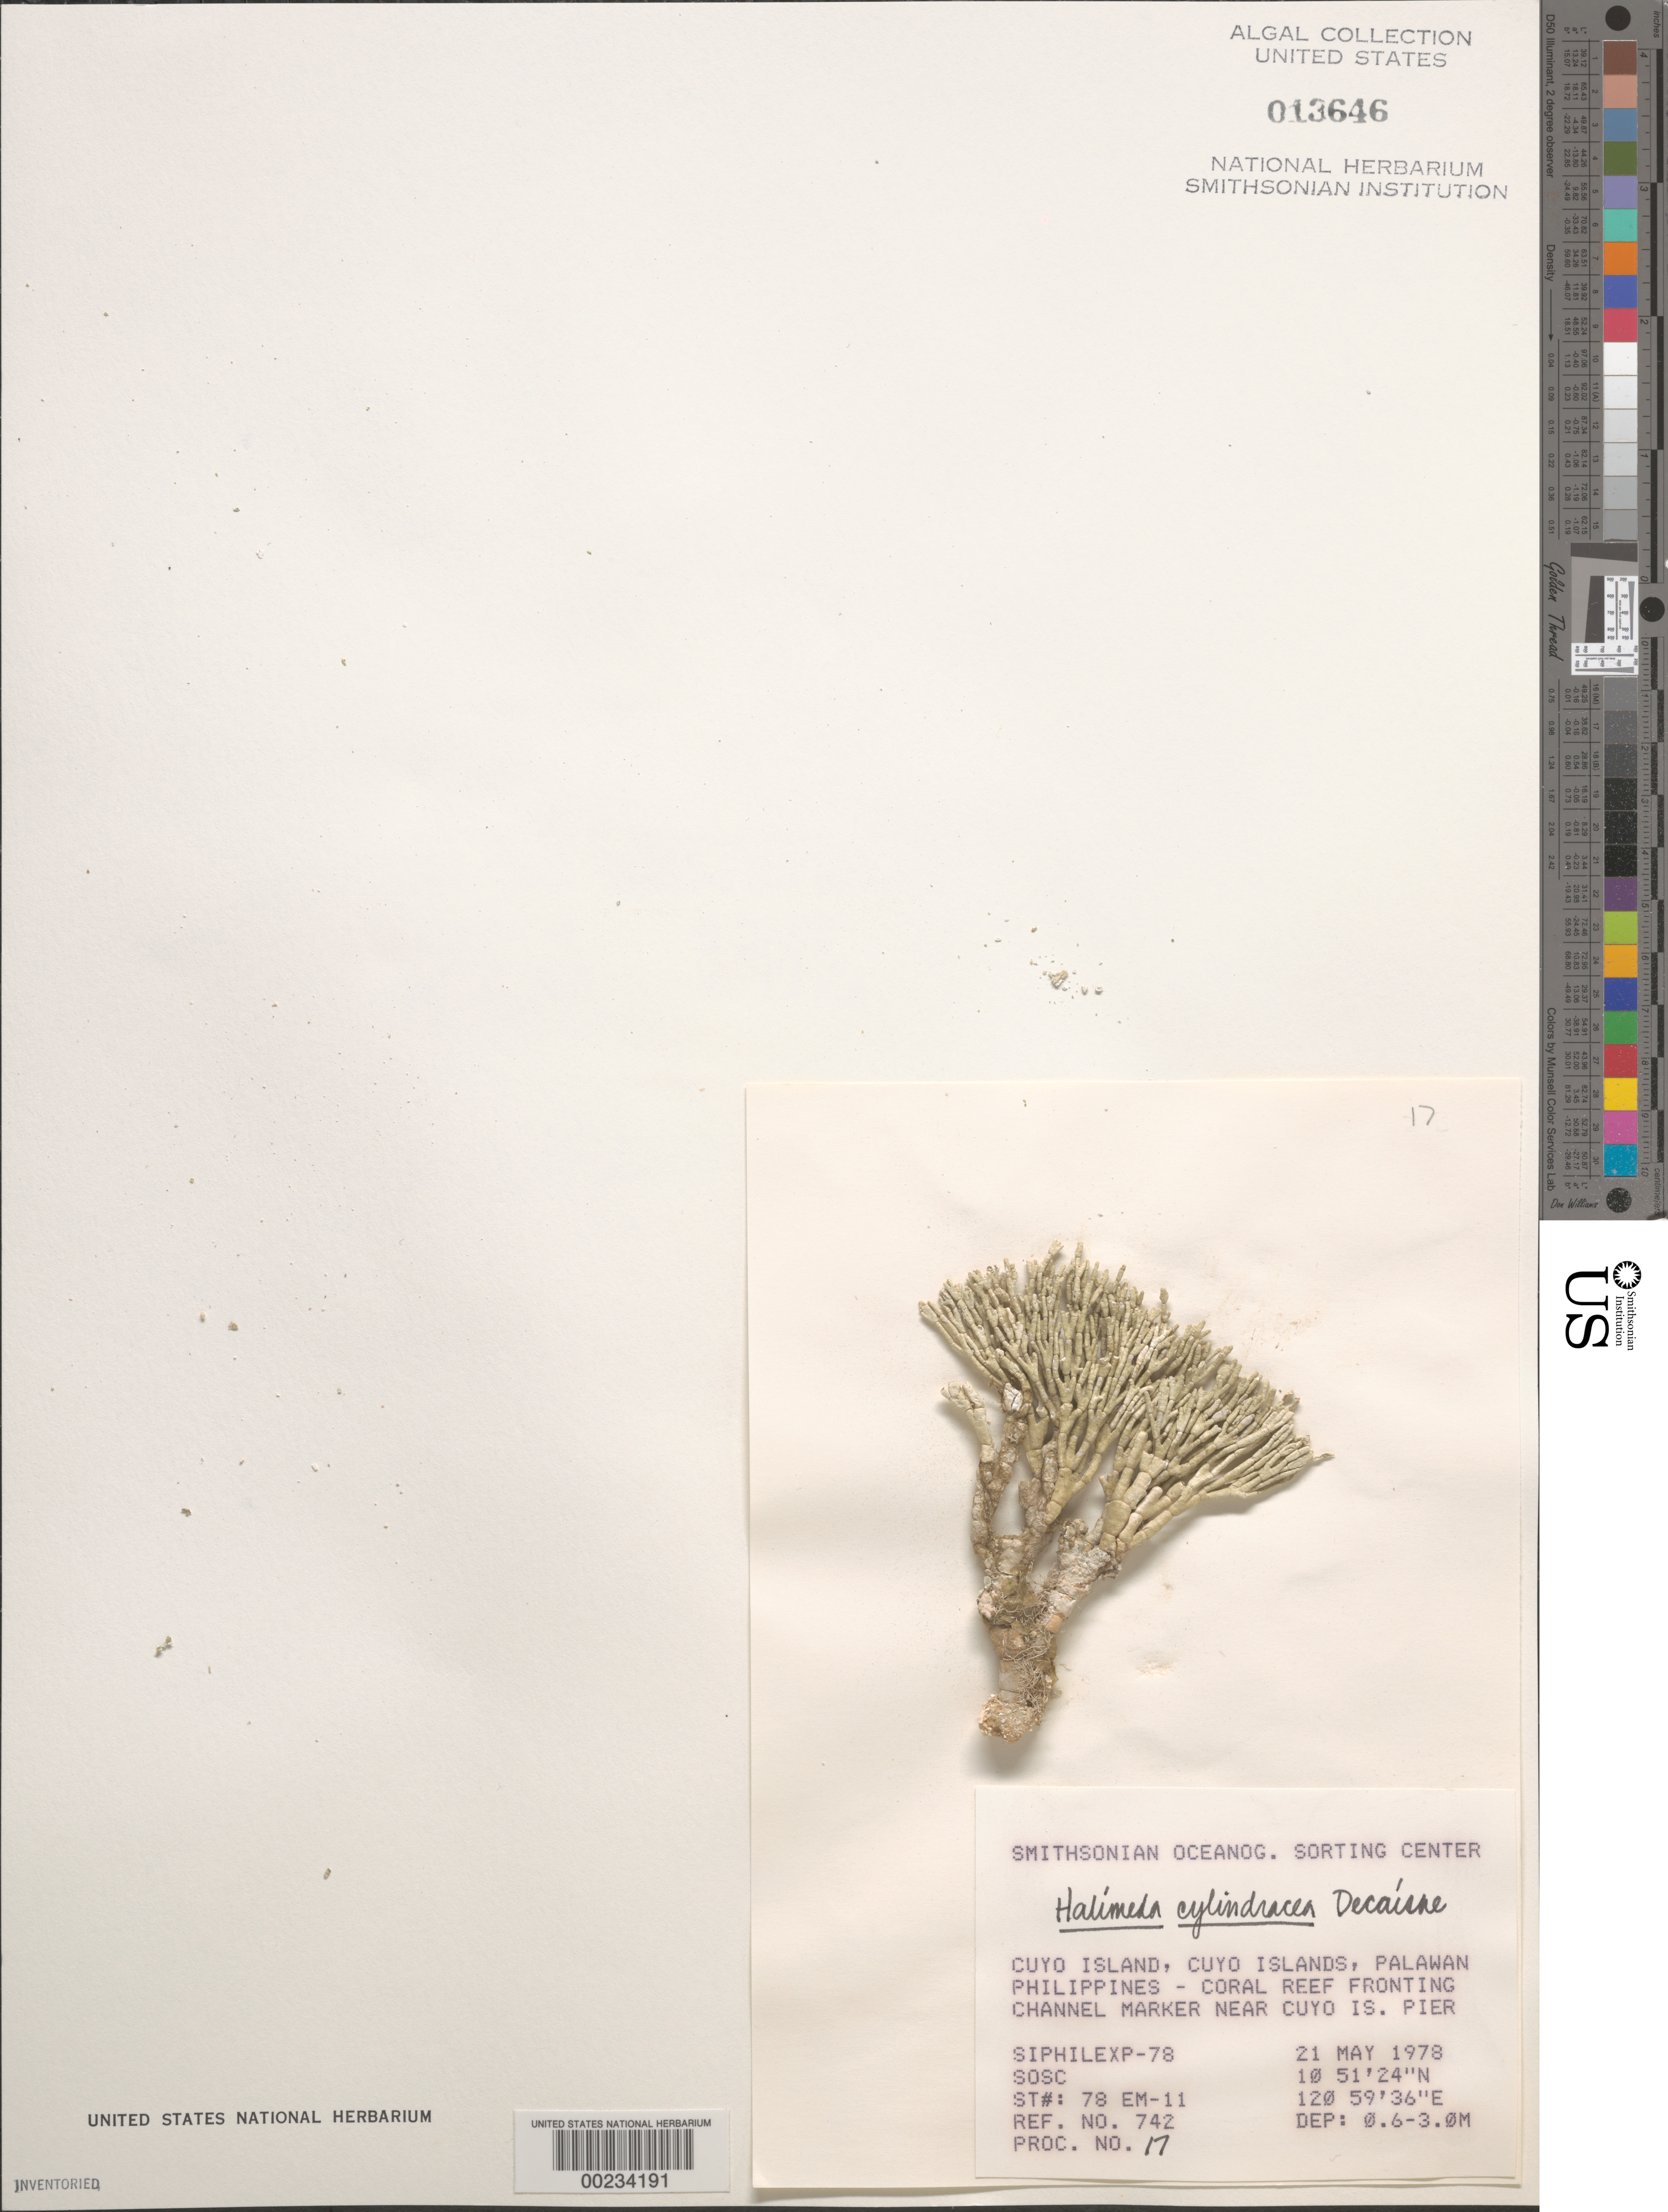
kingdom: Plantae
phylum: Chlorophyta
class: Ulvophyceae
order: Bryopsidales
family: Halimedaceae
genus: Halimeda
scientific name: Halimeda cylindracea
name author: Decne.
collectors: SOSC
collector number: Station 78 Em-11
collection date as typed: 21 May 1978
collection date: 1978-05-21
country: Philippines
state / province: Mimaropa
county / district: Palawan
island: Cuyo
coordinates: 10 51' 24" N, 120 59' 36" E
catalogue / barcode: US 13646